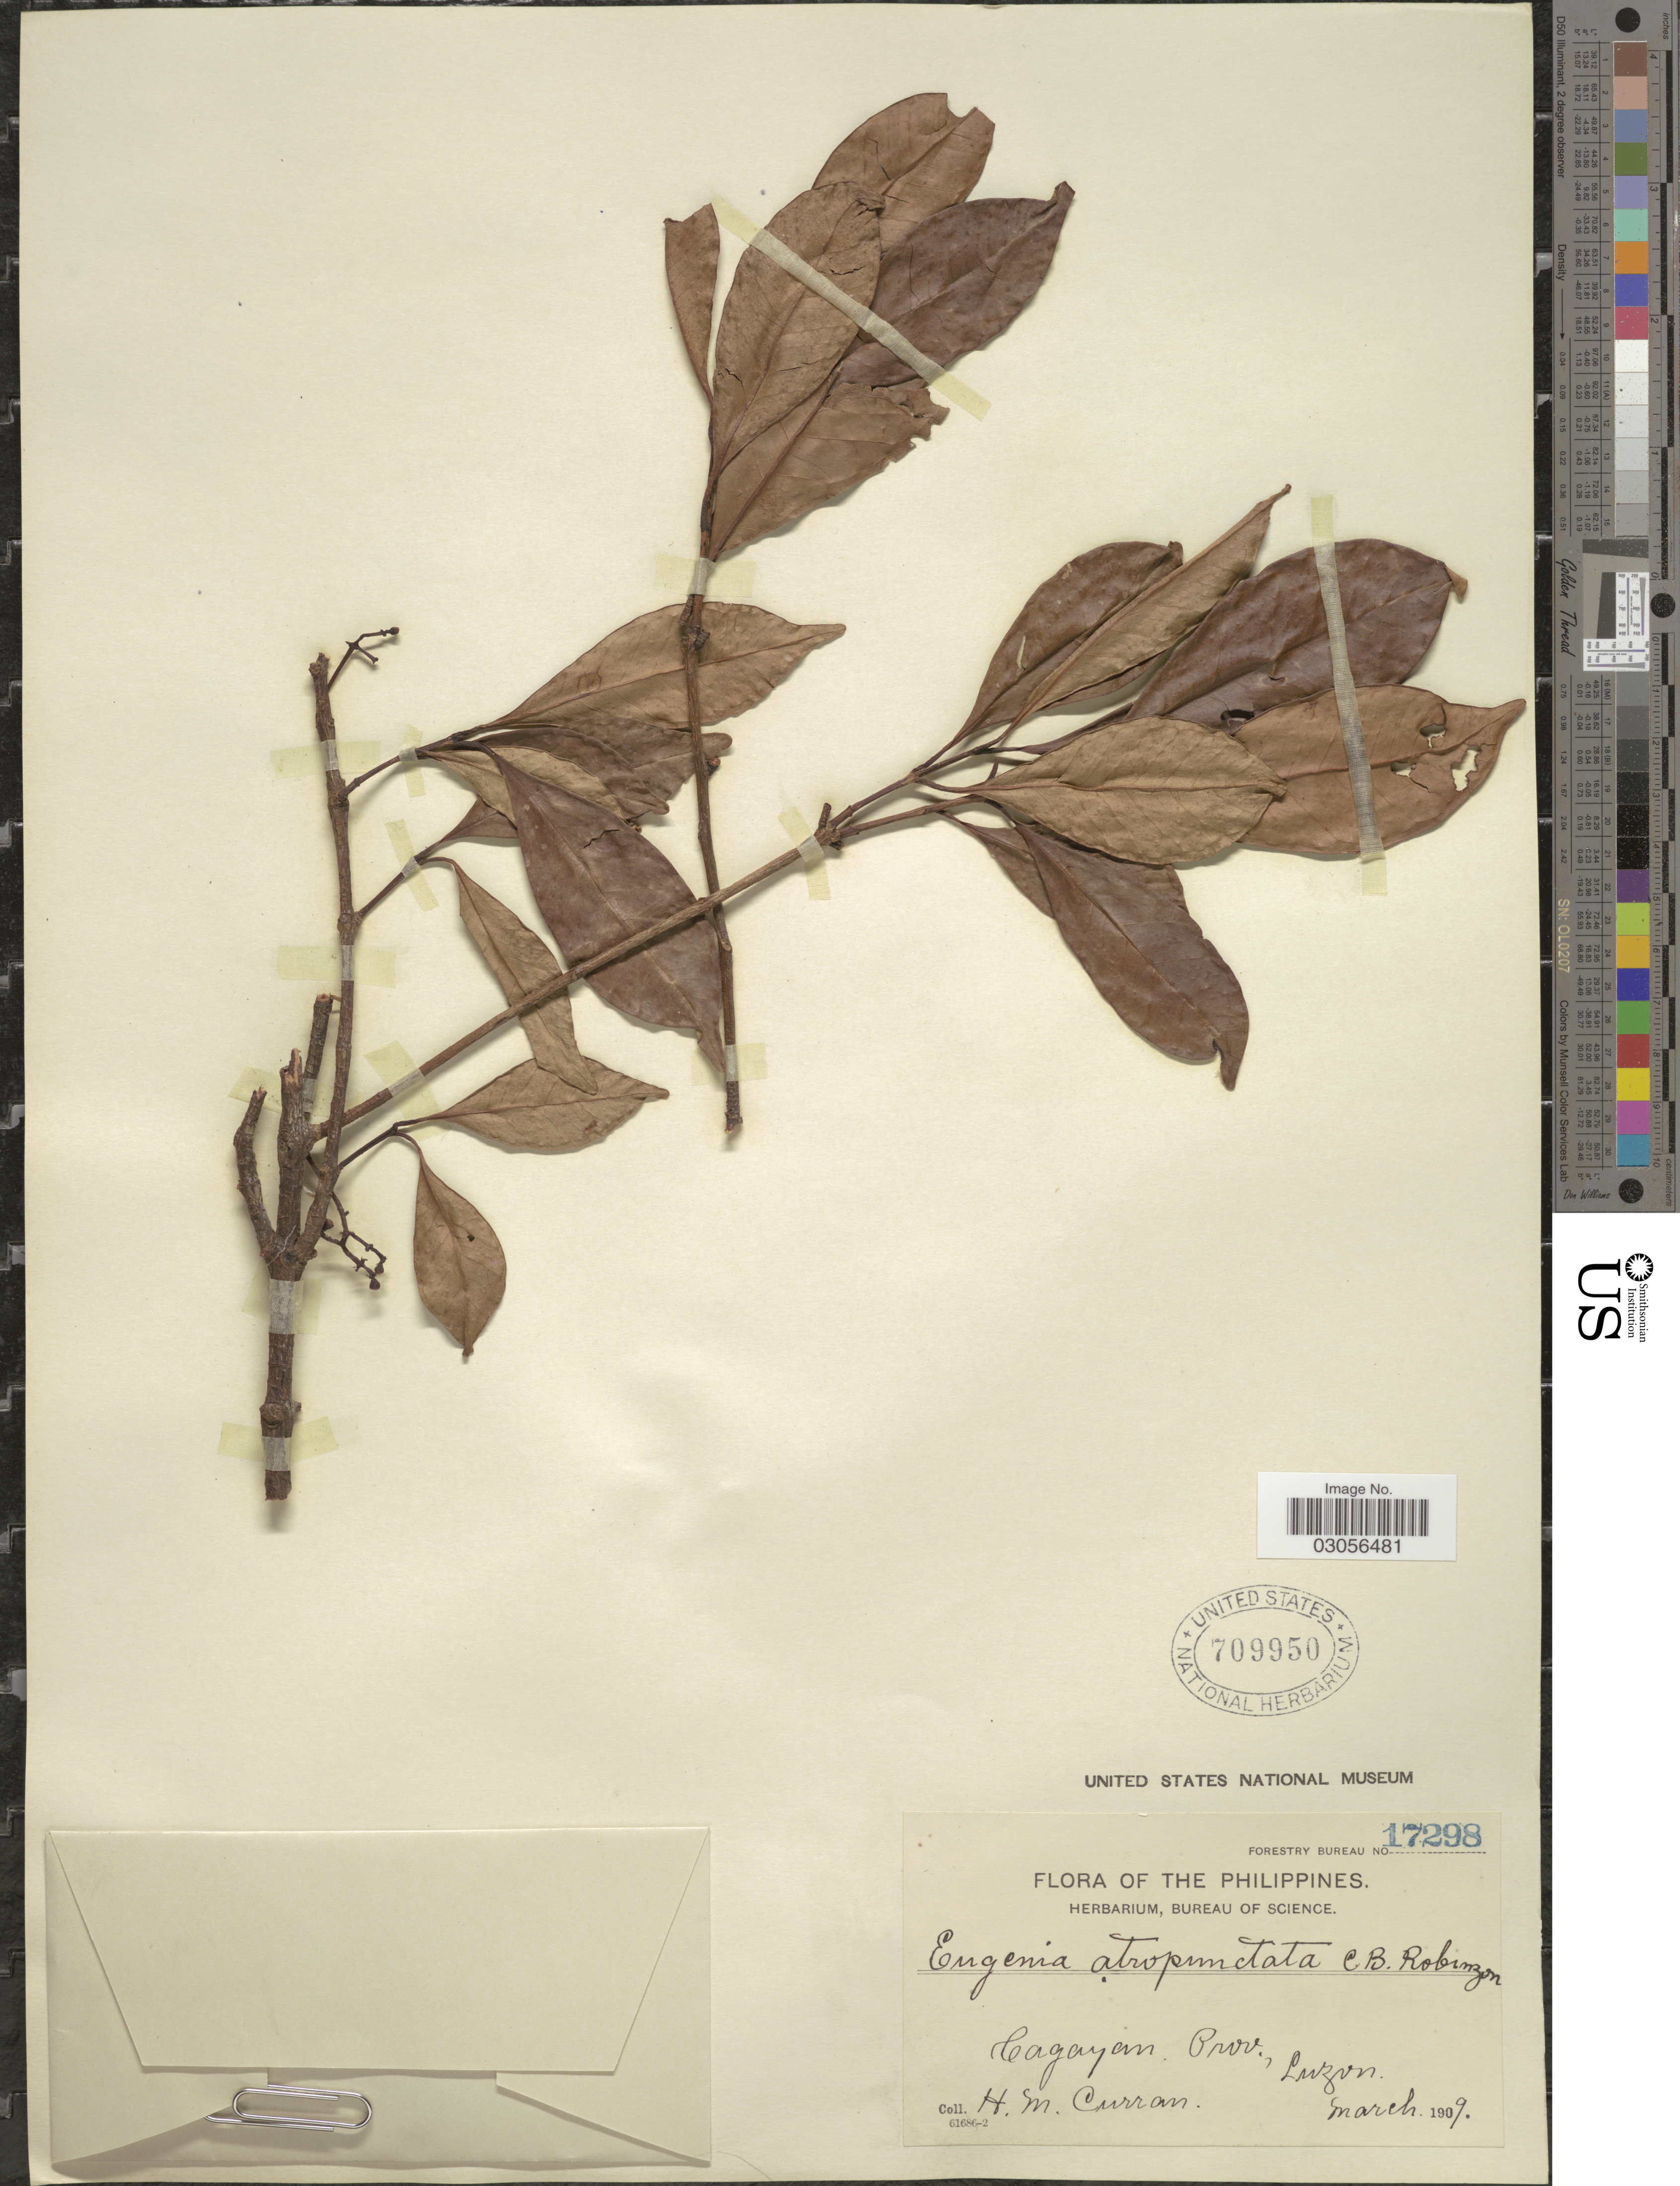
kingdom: Plantae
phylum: Tracheophyta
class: Magnoliopsida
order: Myrtales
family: Myrtaceae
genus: Syzygium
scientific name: Syzygium polyanthum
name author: (Wight) Walp.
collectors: H. M. Curran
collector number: Forestry Bureau 17298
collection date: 1909-03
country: Philippines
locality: Cagayan Prov., Luzon.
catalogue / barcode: US 709950